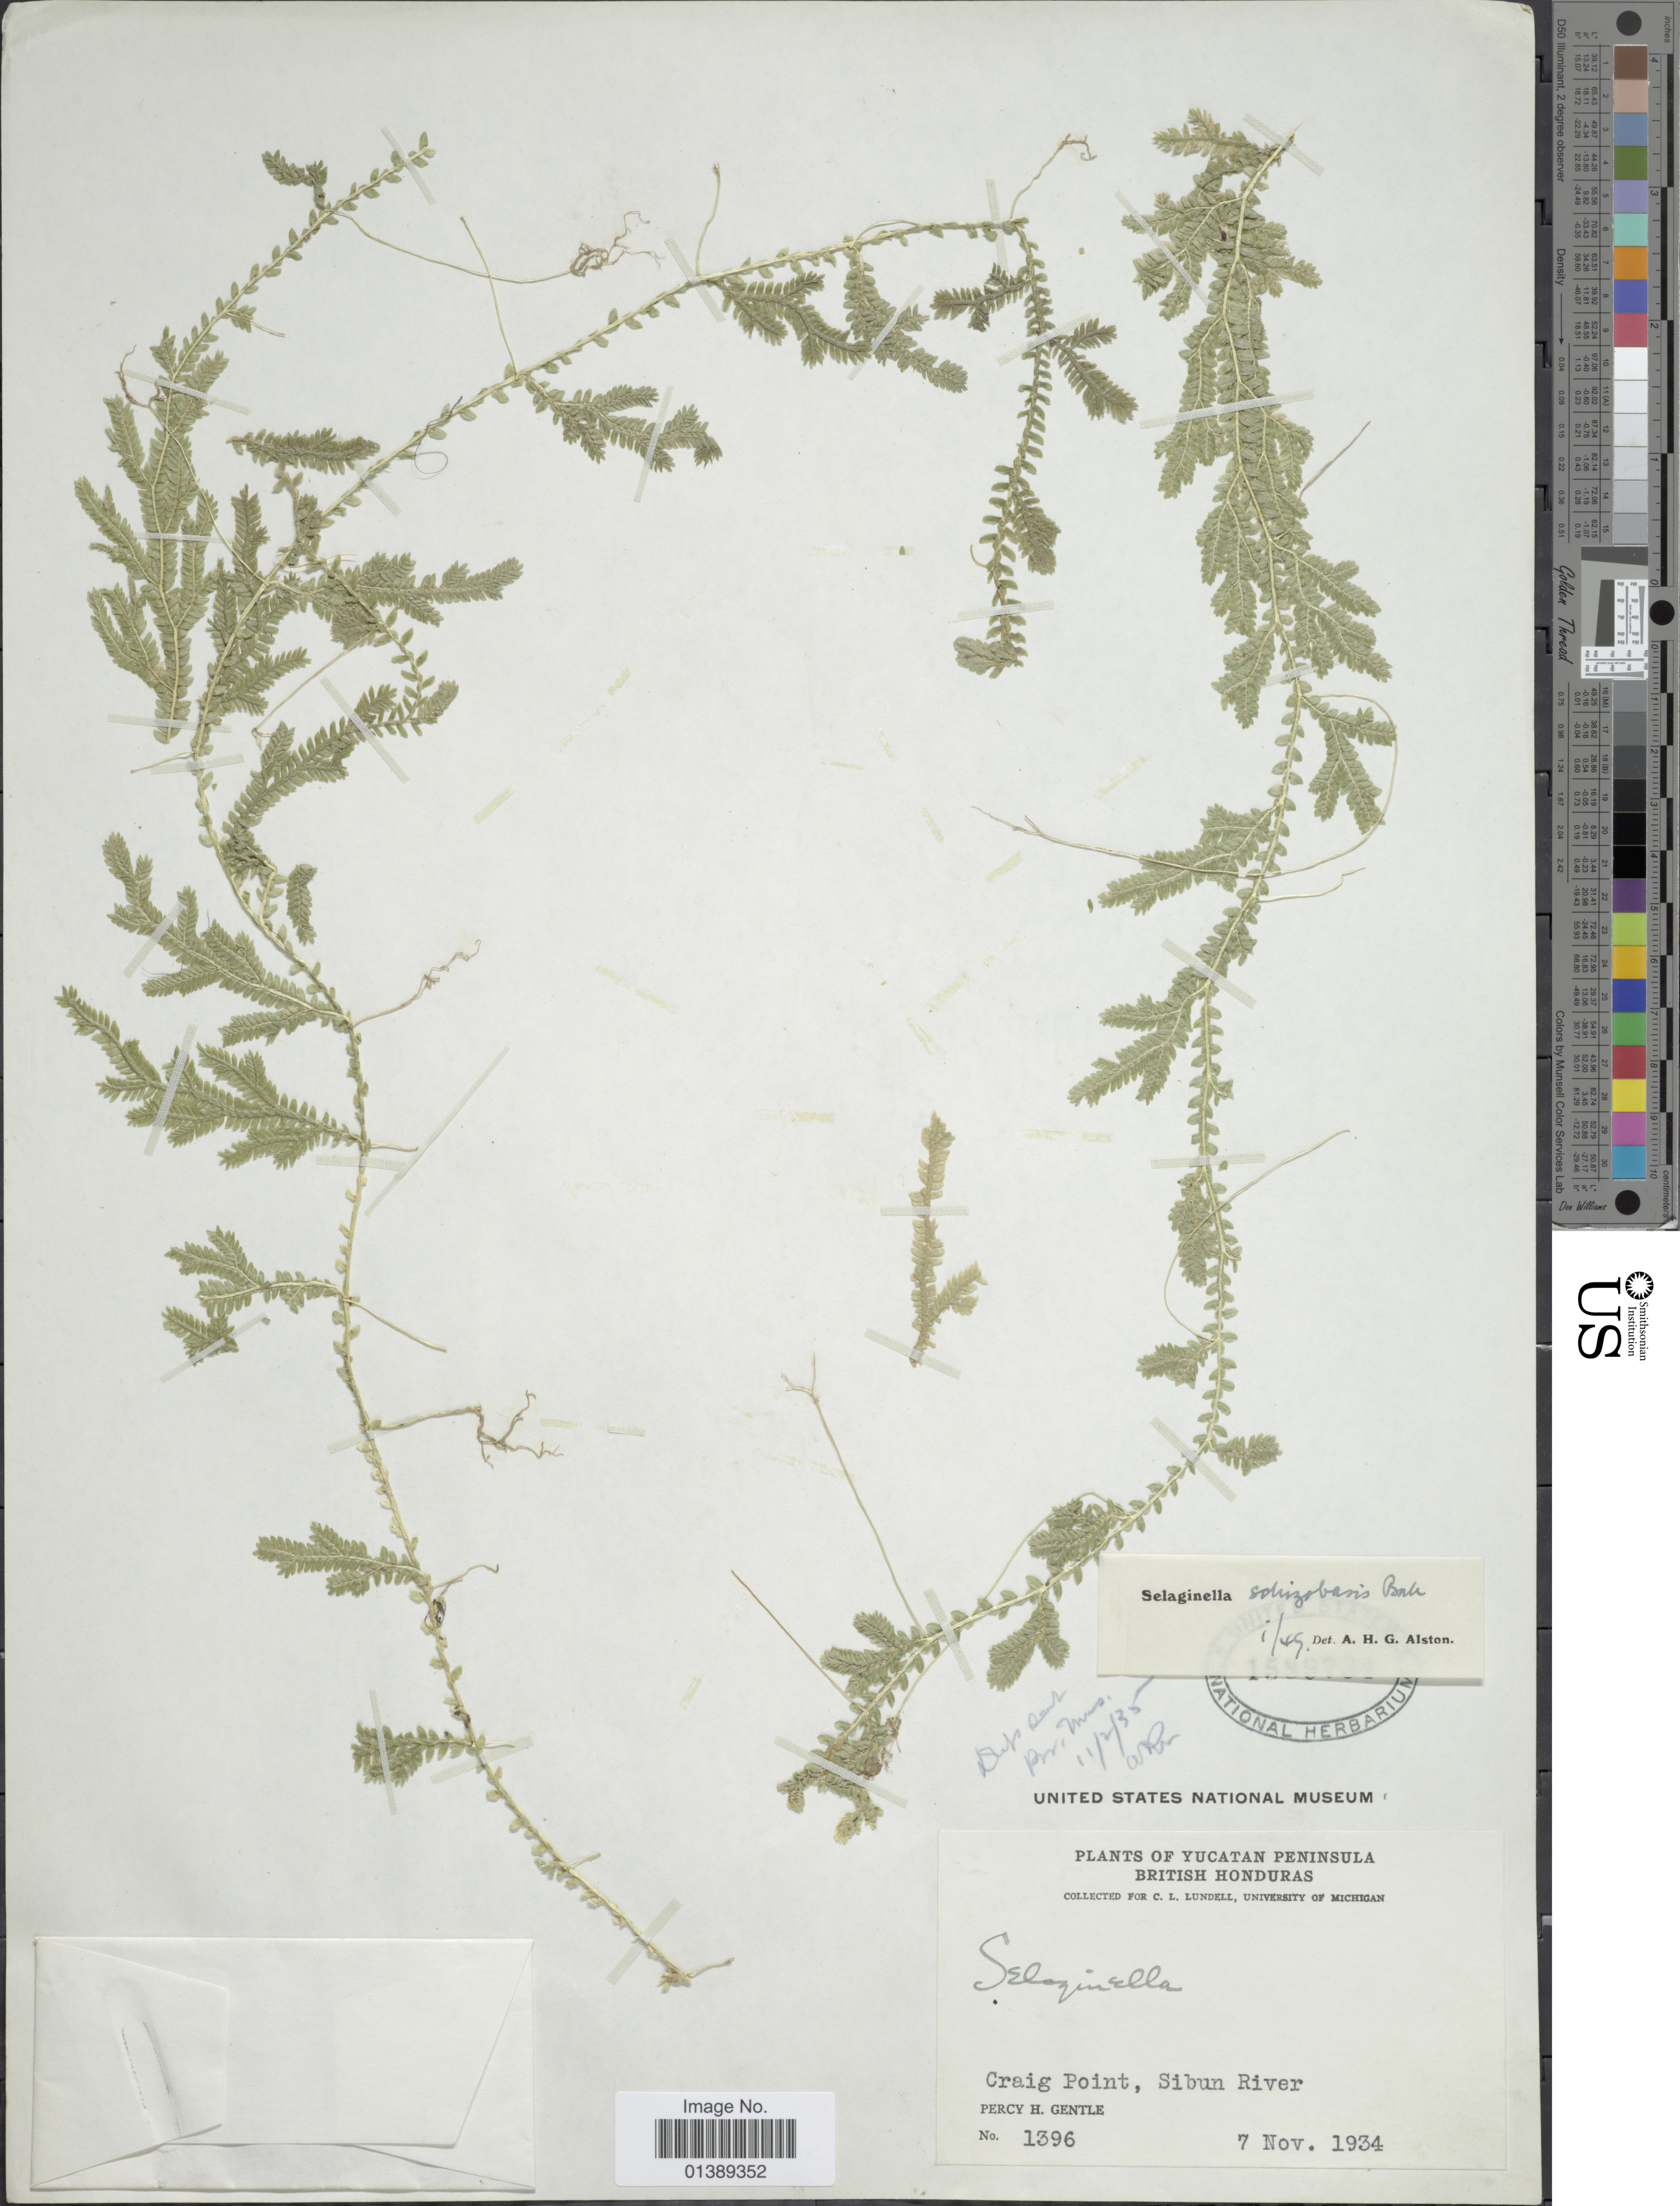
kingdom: Plantae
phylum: Tracheophyta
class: Lycopodiopsida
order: Selaginellales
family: Selaginellaceae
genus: Selaginella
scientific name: Selaginella sertata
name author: Spring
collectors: P. H. Gentle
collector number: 1396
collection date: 1934-11-07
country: Belize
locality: Craig Point, Sibun River